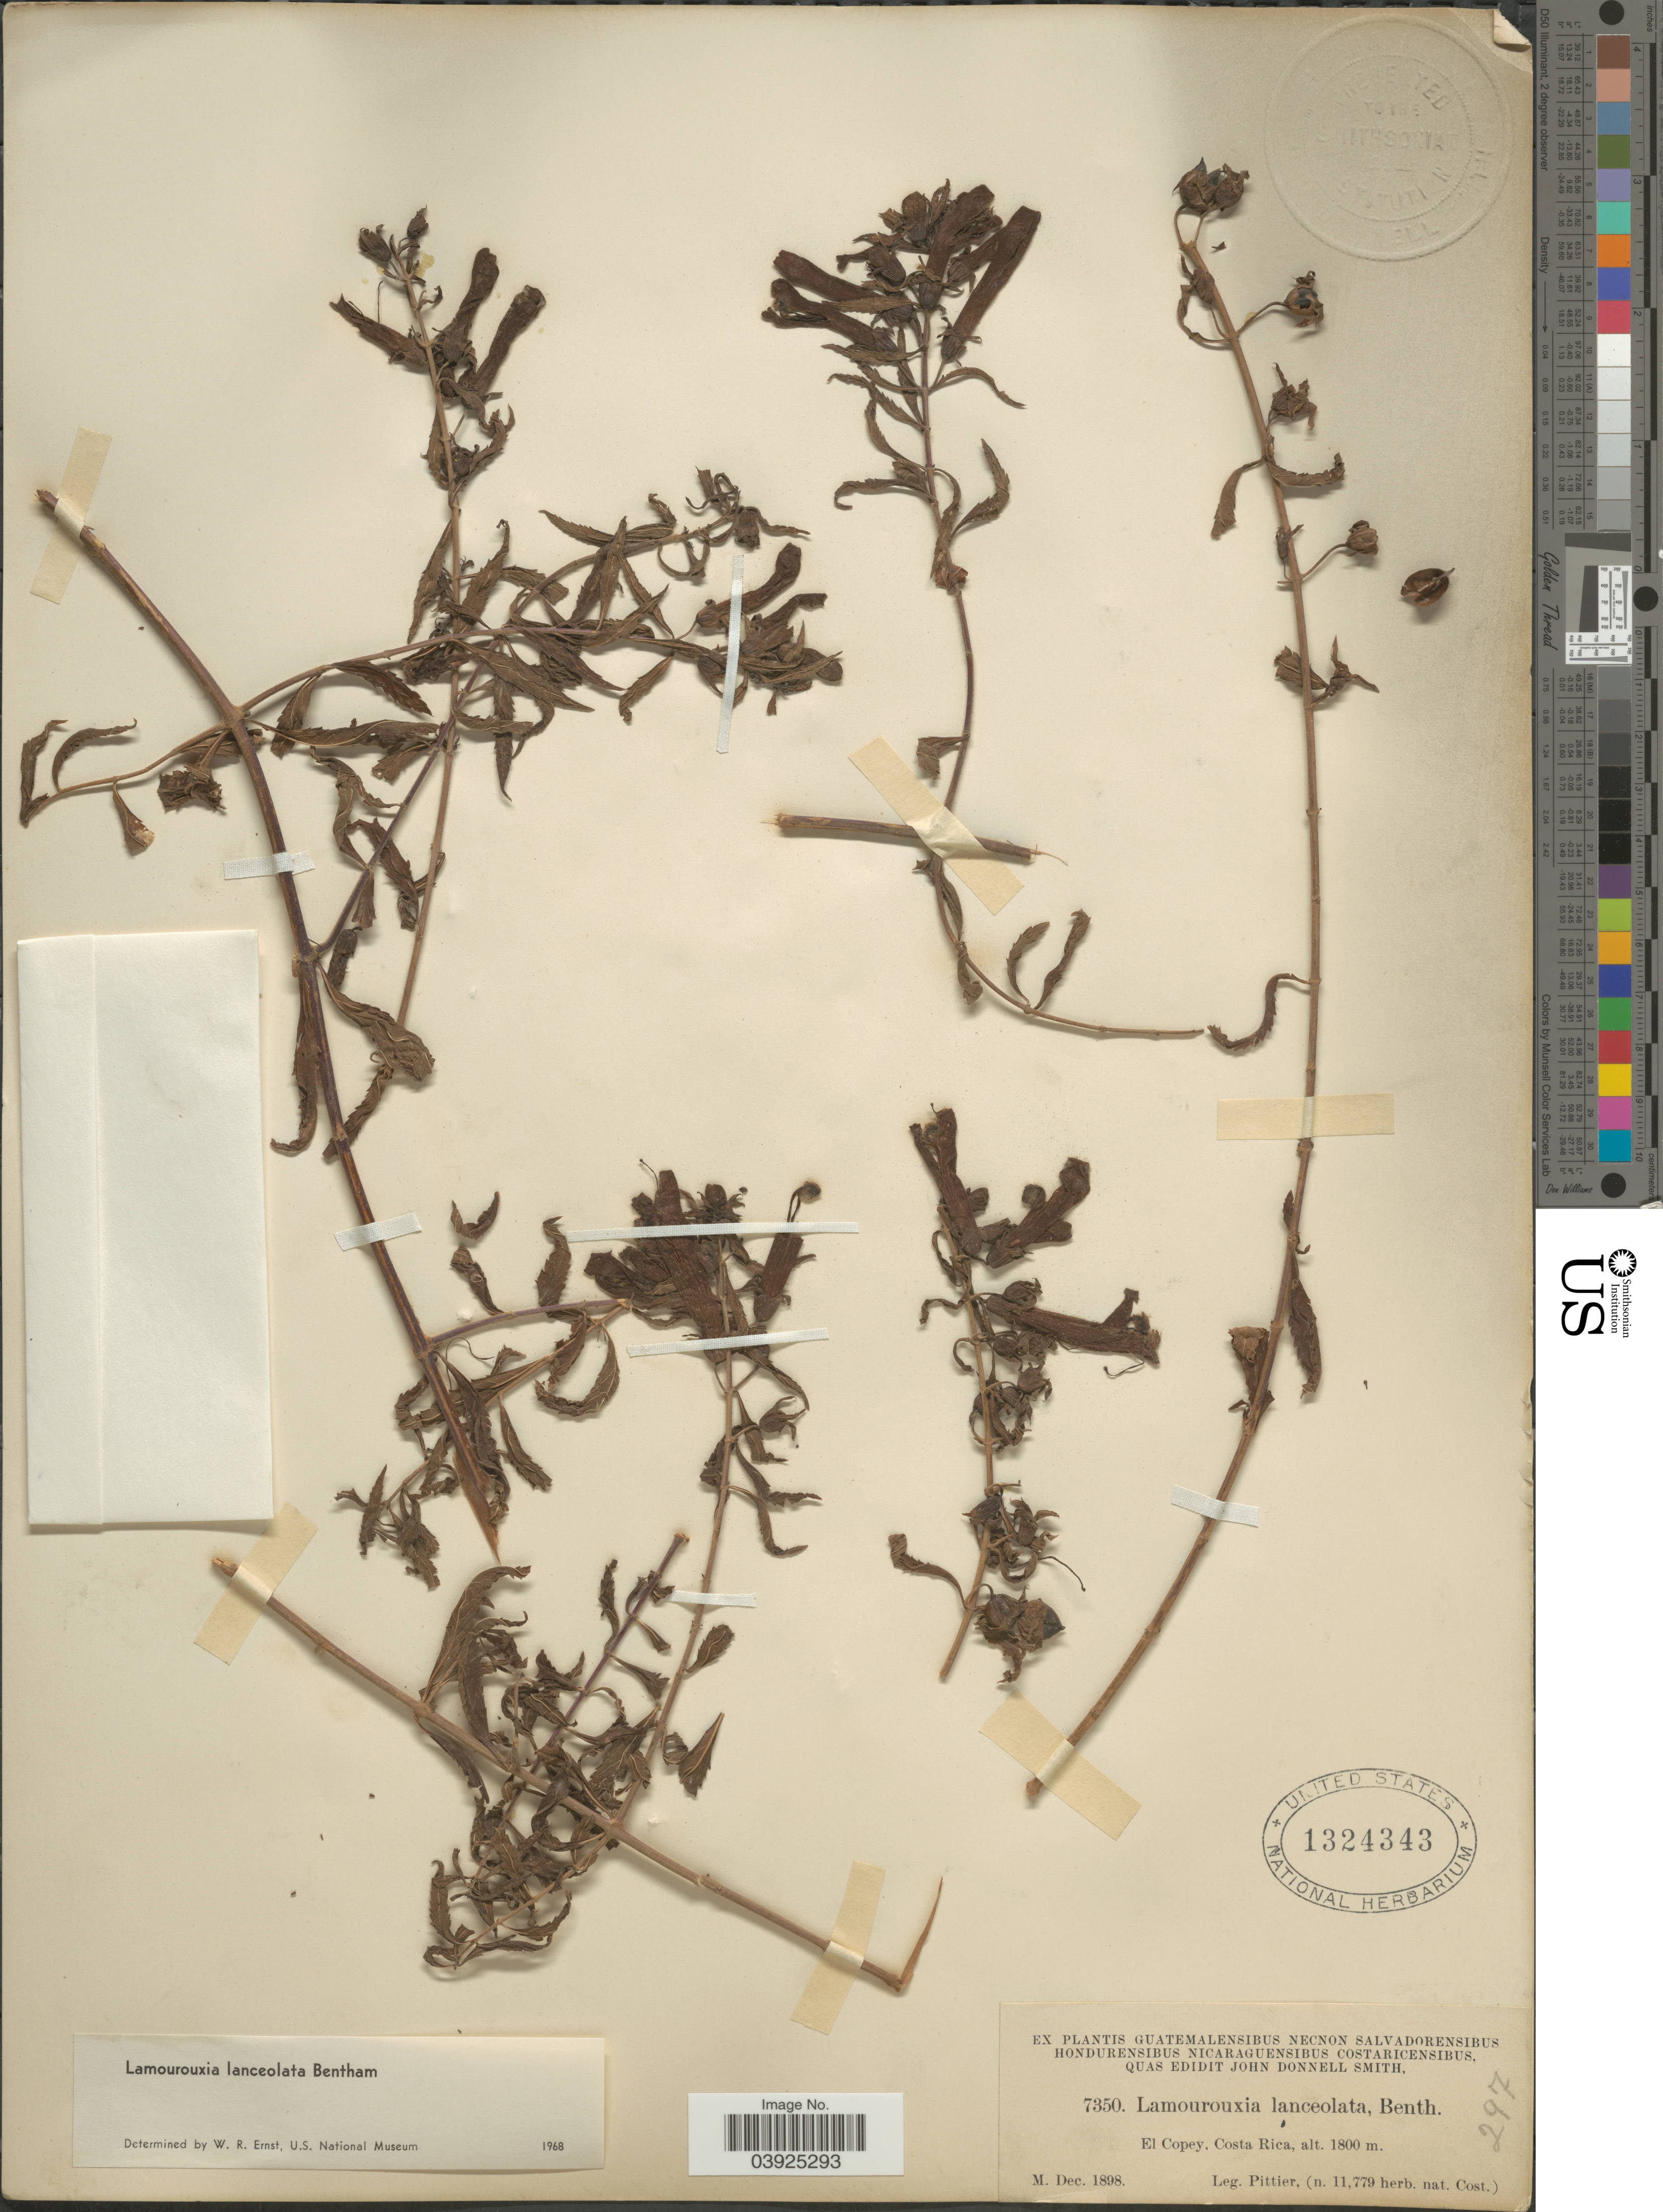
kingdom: Plantae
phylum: Tracheophyta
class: Magnoliopsida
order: Lamiales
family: Orobanchaceae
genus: Lamourouxia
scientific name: Lamourouxia lanceolata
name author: Benth.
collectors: Pittier, --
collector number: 7350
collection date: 1898-12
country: Costa Rica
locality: El Copey.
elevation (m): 1800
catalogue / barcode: US 1324343